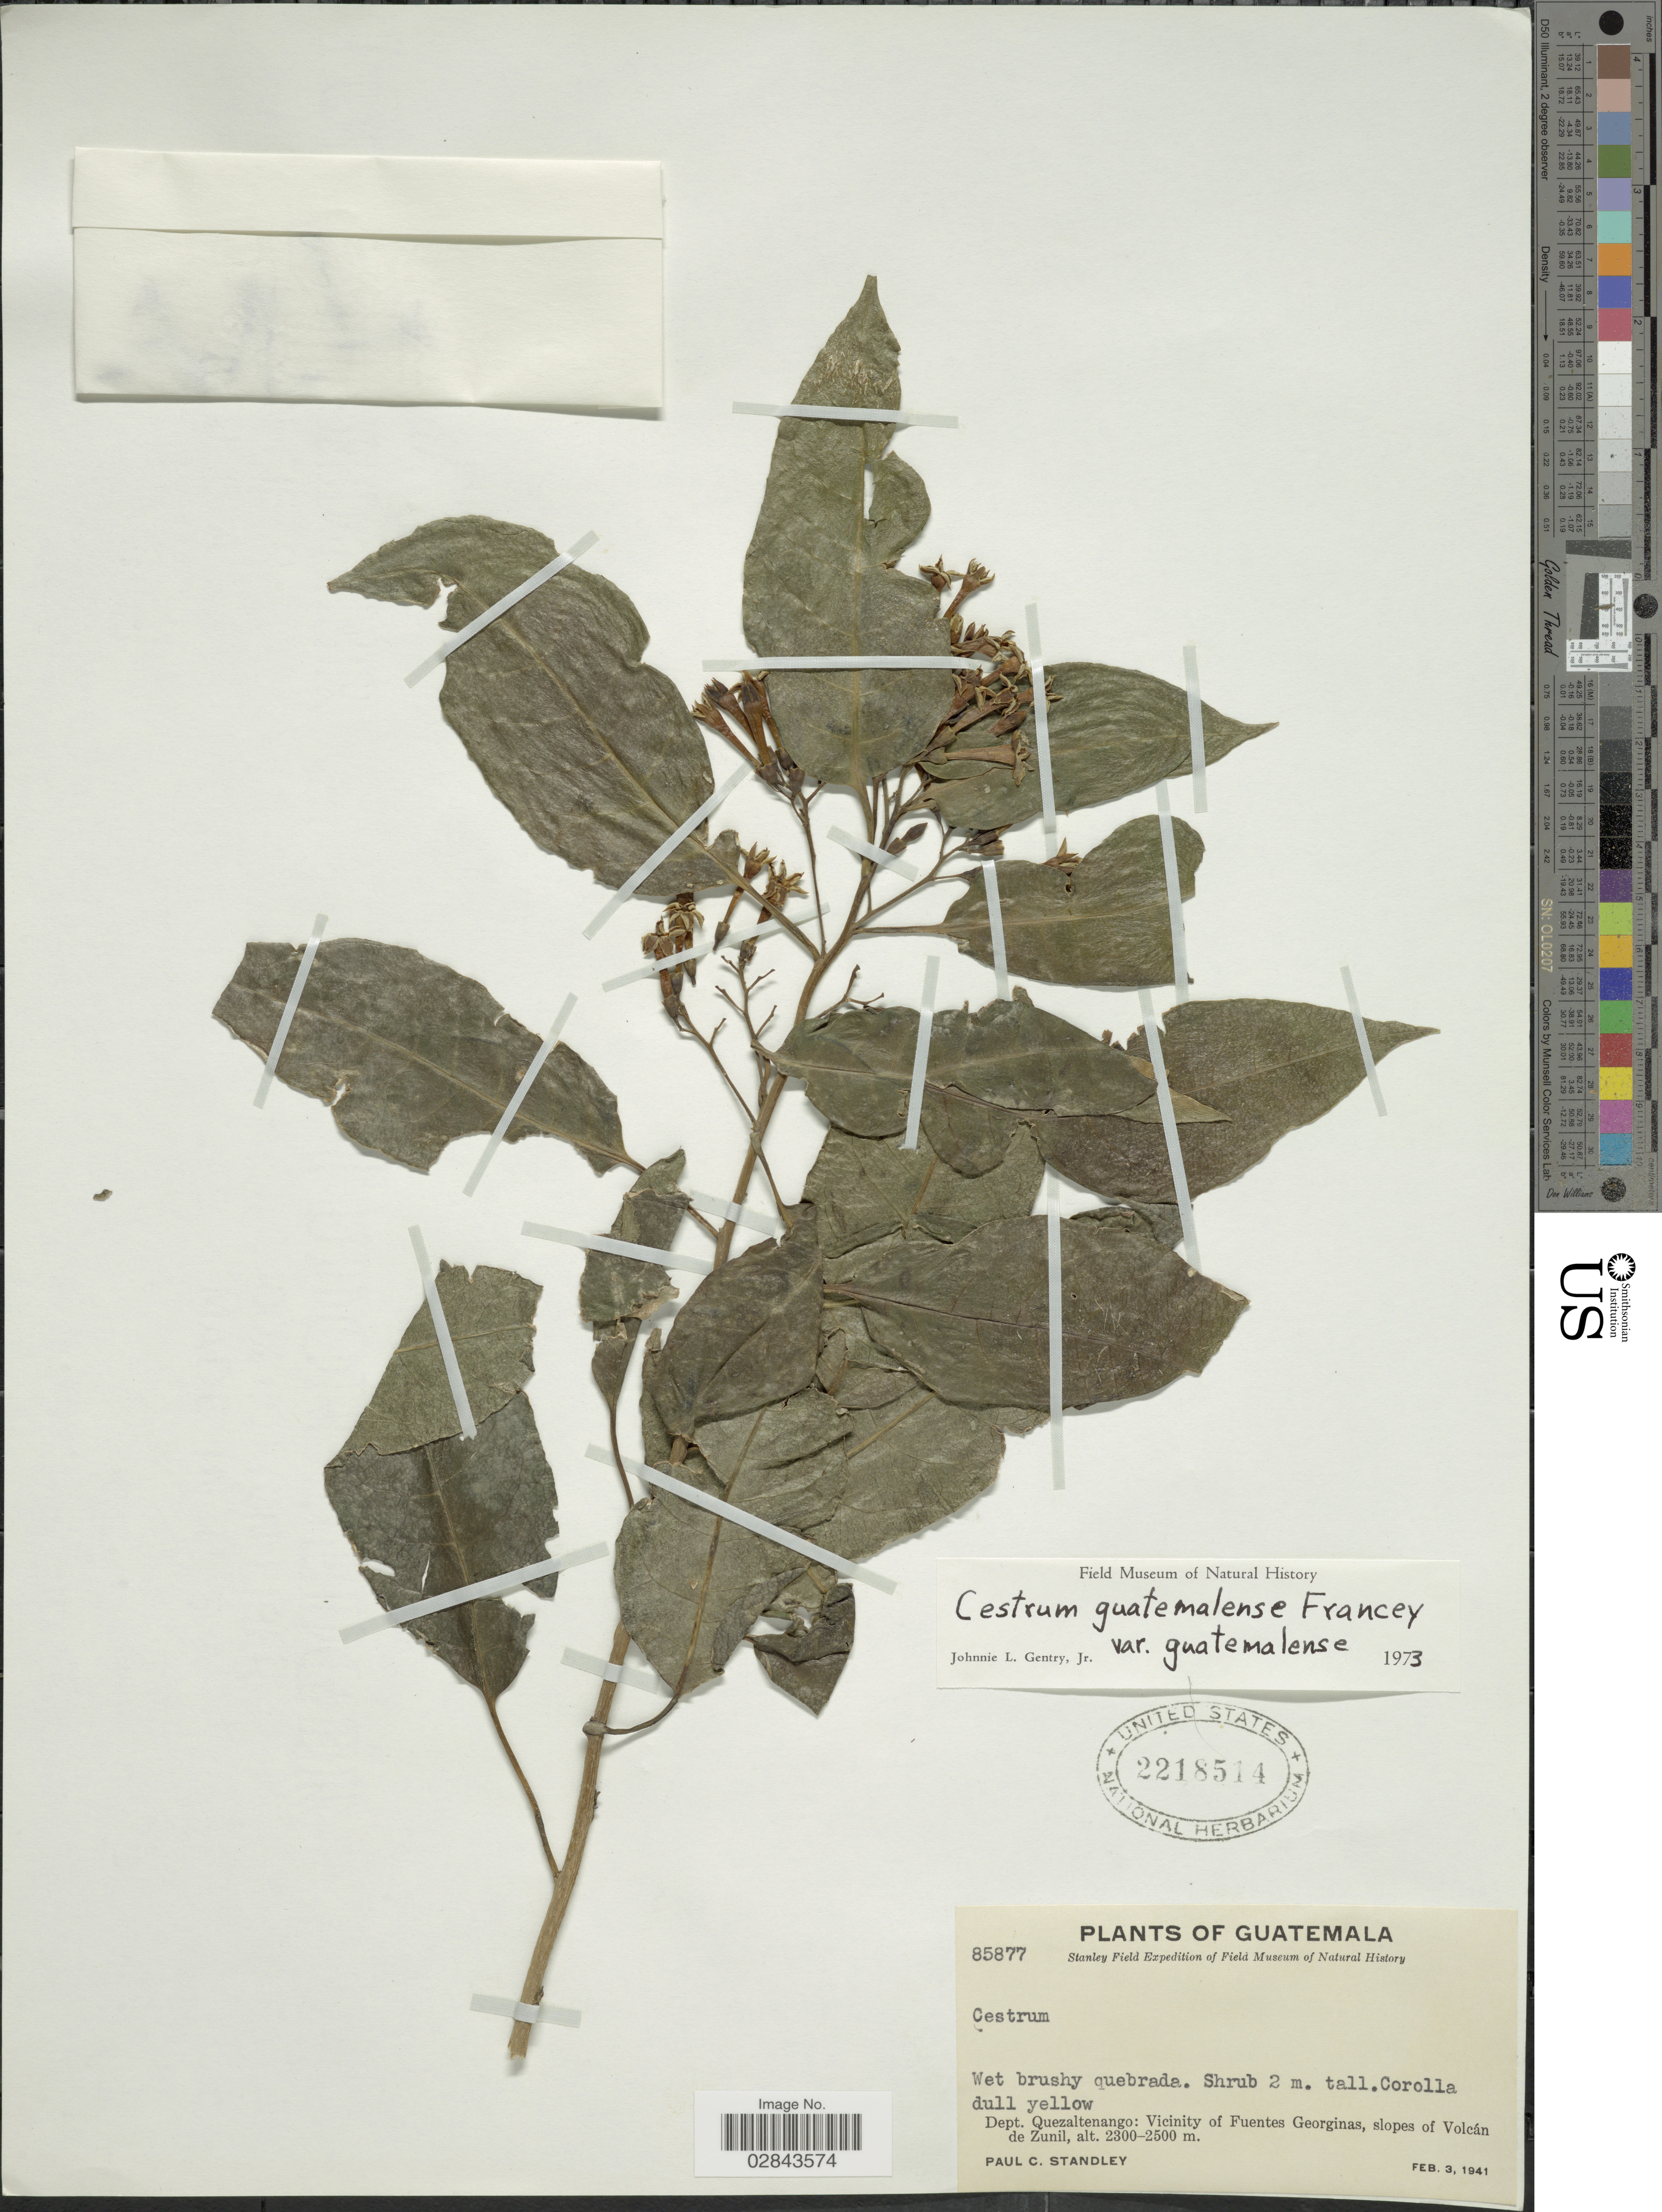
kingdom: Plantae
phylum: Tracheophyta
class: Magnoliopsida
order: Solanales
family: Solanaceae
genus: Cestrum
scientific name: Cestrum guatemalense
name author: Francey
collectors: P. C. Standley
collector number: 85877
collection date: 1941-02-03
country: Guatemala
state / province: Quetzaltenango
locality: Dept. Quezaltenango: Vicinity of Fuentes Georgines, slopes of Volcán de Zunil.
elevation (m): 2300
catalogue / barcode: US 2218514